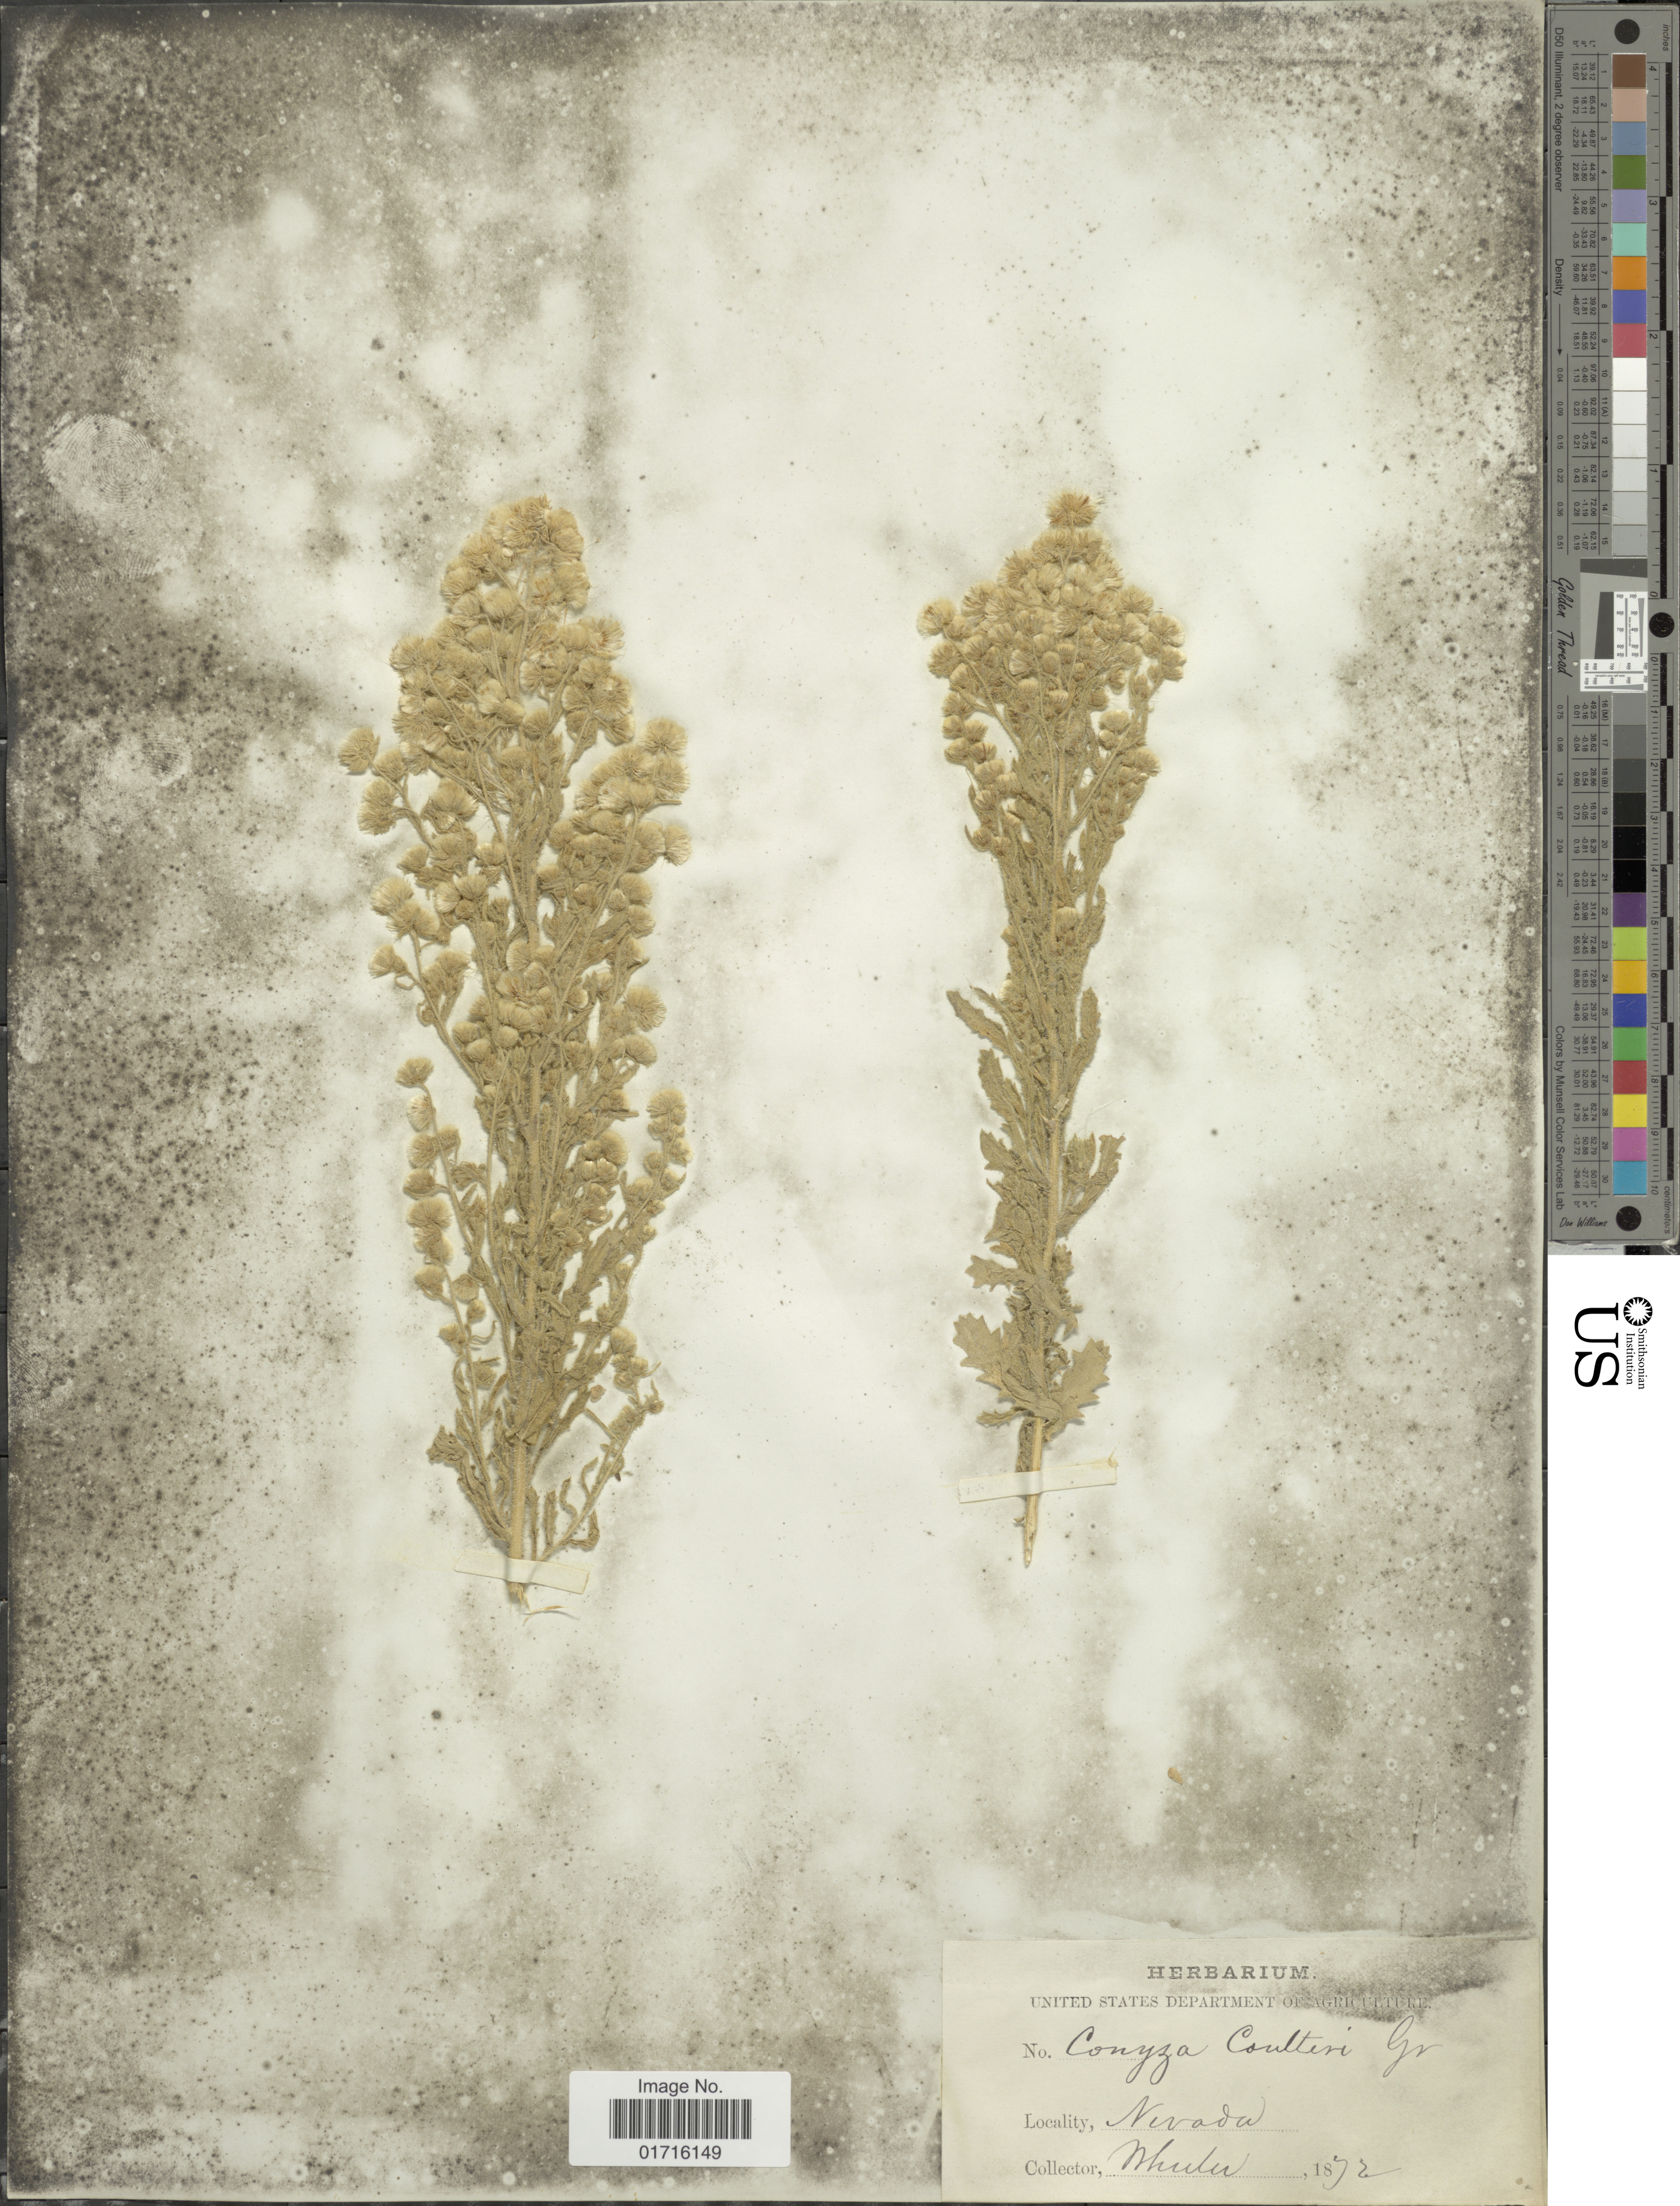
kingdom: Plantae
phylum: Tracheophyta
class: Magnoliopsida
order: Asterales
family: Asteraceae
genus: Conyza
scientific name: Conyza coulteri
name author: A. Gray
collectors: -- Wheeler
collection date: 1872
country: United States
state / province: Nevada